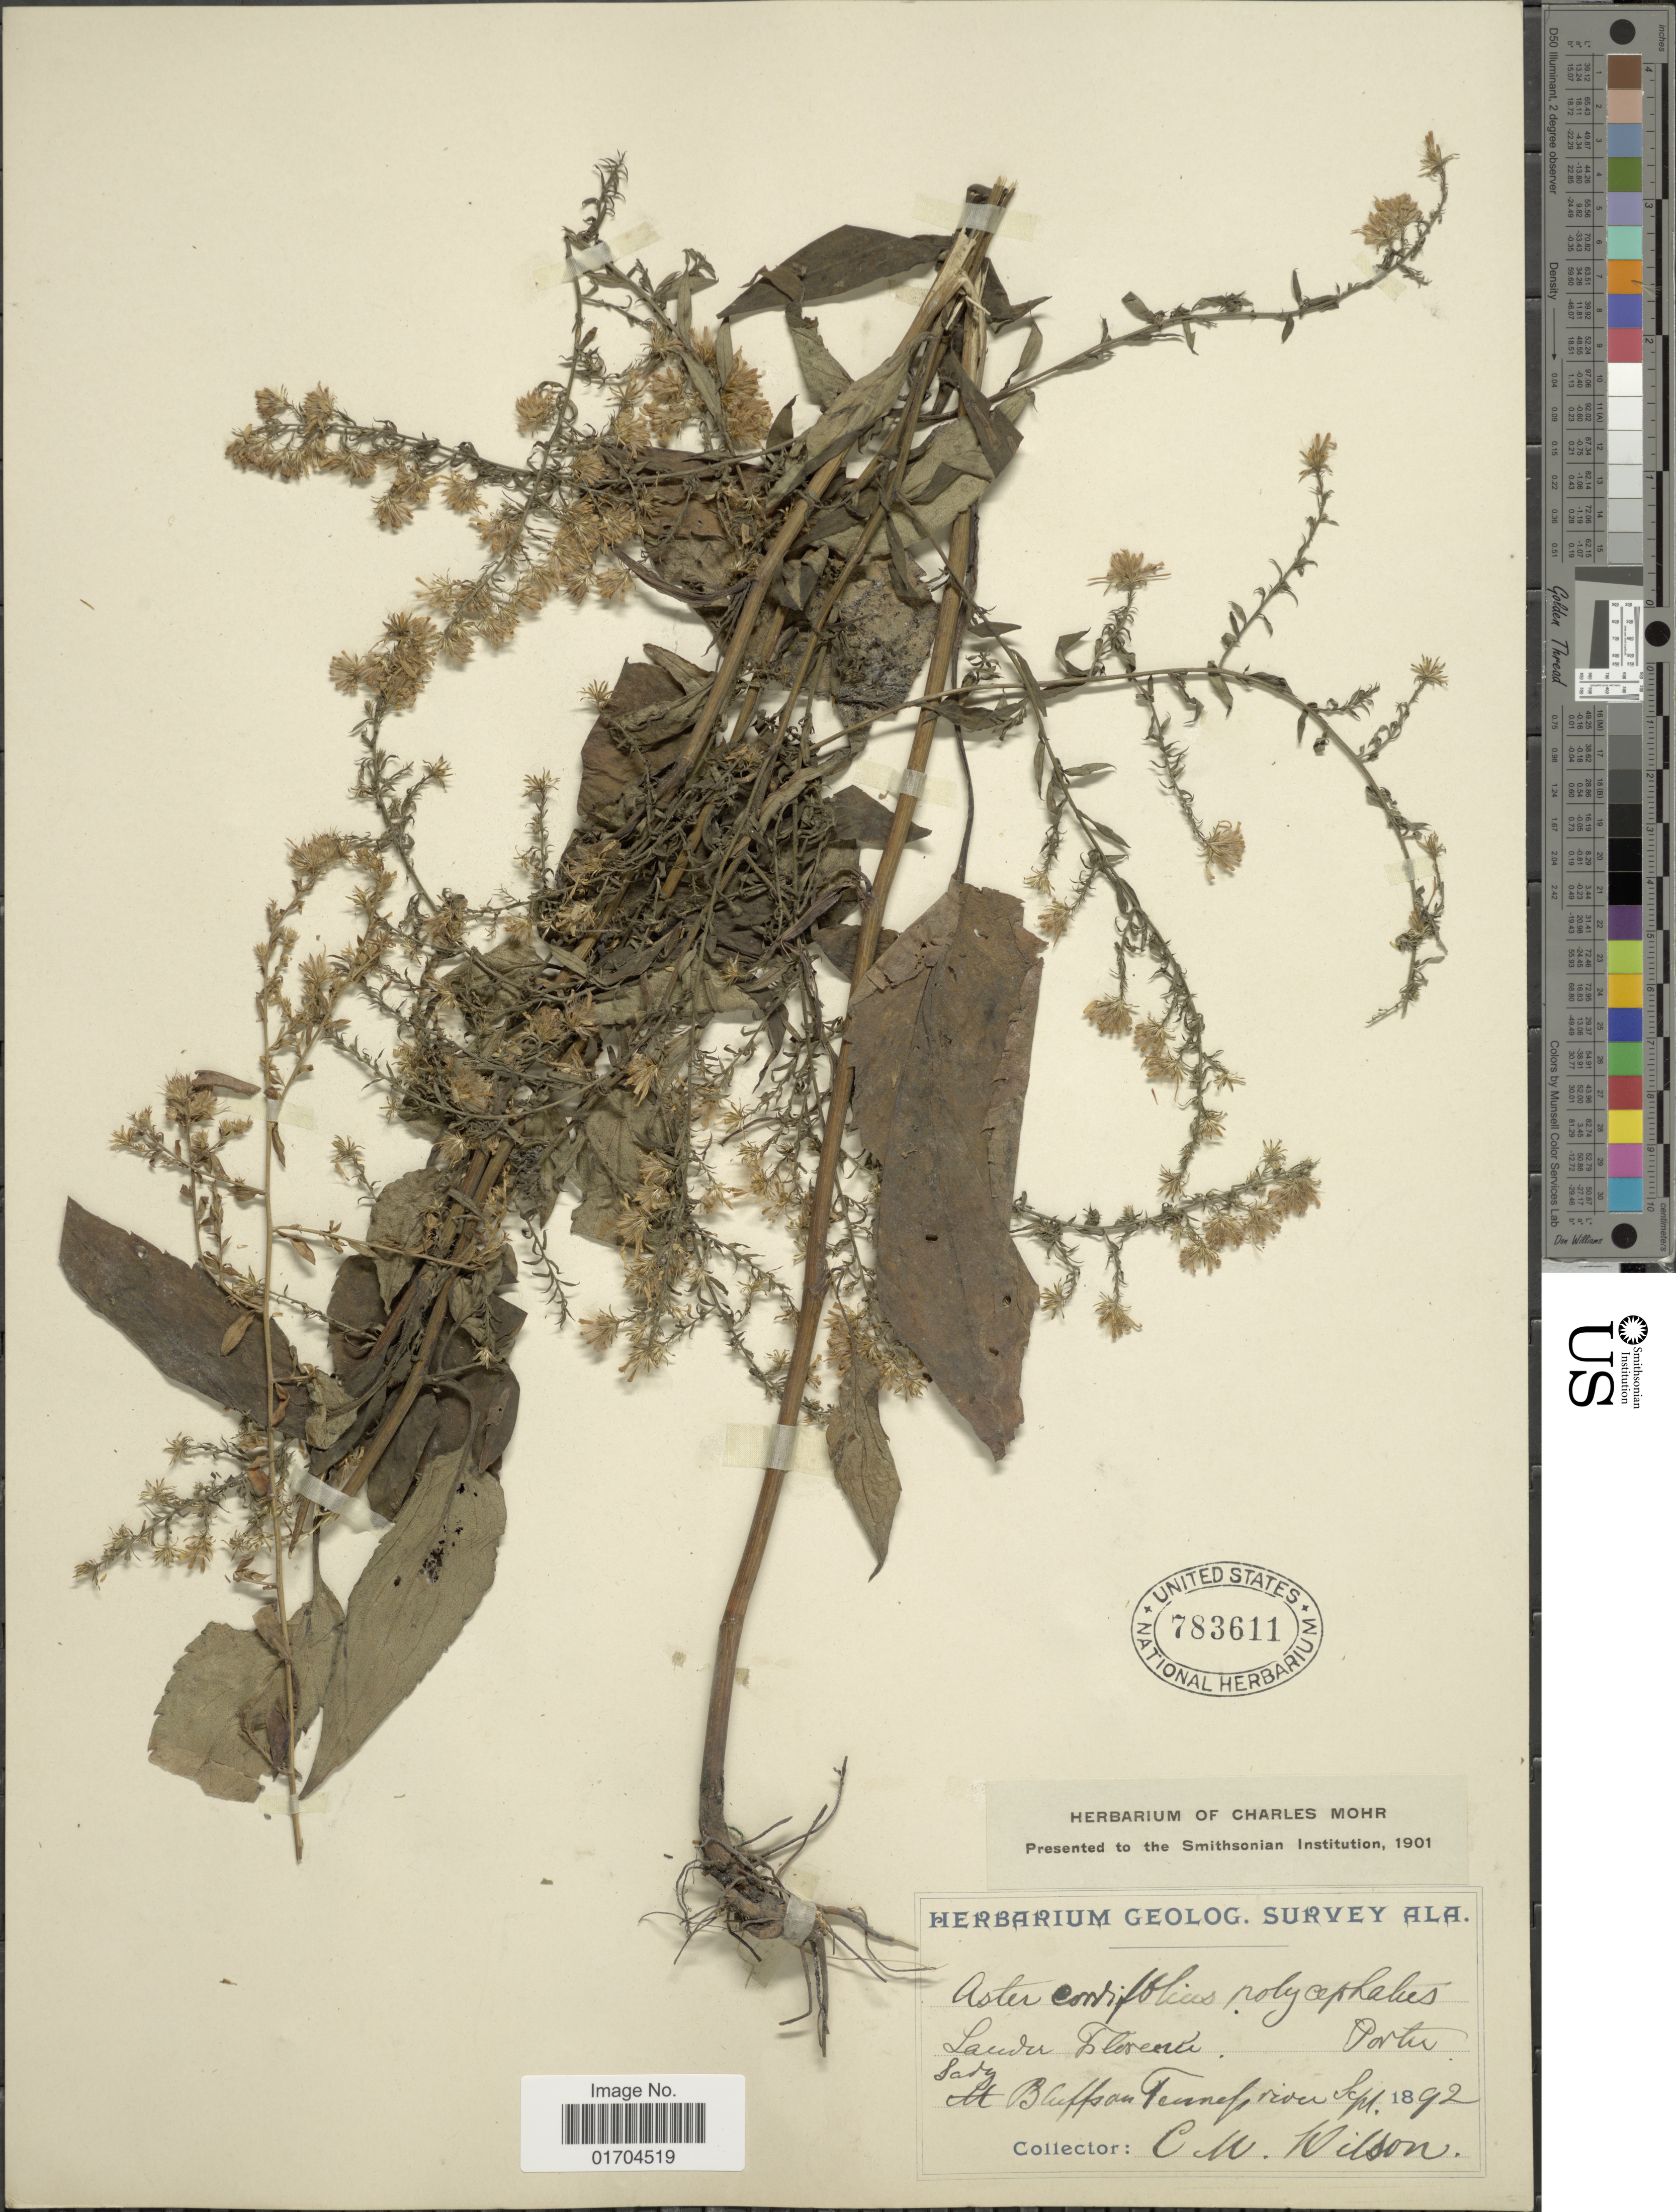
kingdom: Plantae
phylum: Tracheophyta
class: Magnoliopsida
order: Asterales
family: Asteraceae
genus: Symphyotrichum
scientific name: Symphyotrichum sp.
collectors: C. M. Wilson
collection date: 1892-09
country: United States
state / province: Tennessee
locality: Mt Bluffs on Tennessee river.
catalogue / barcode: US 783611